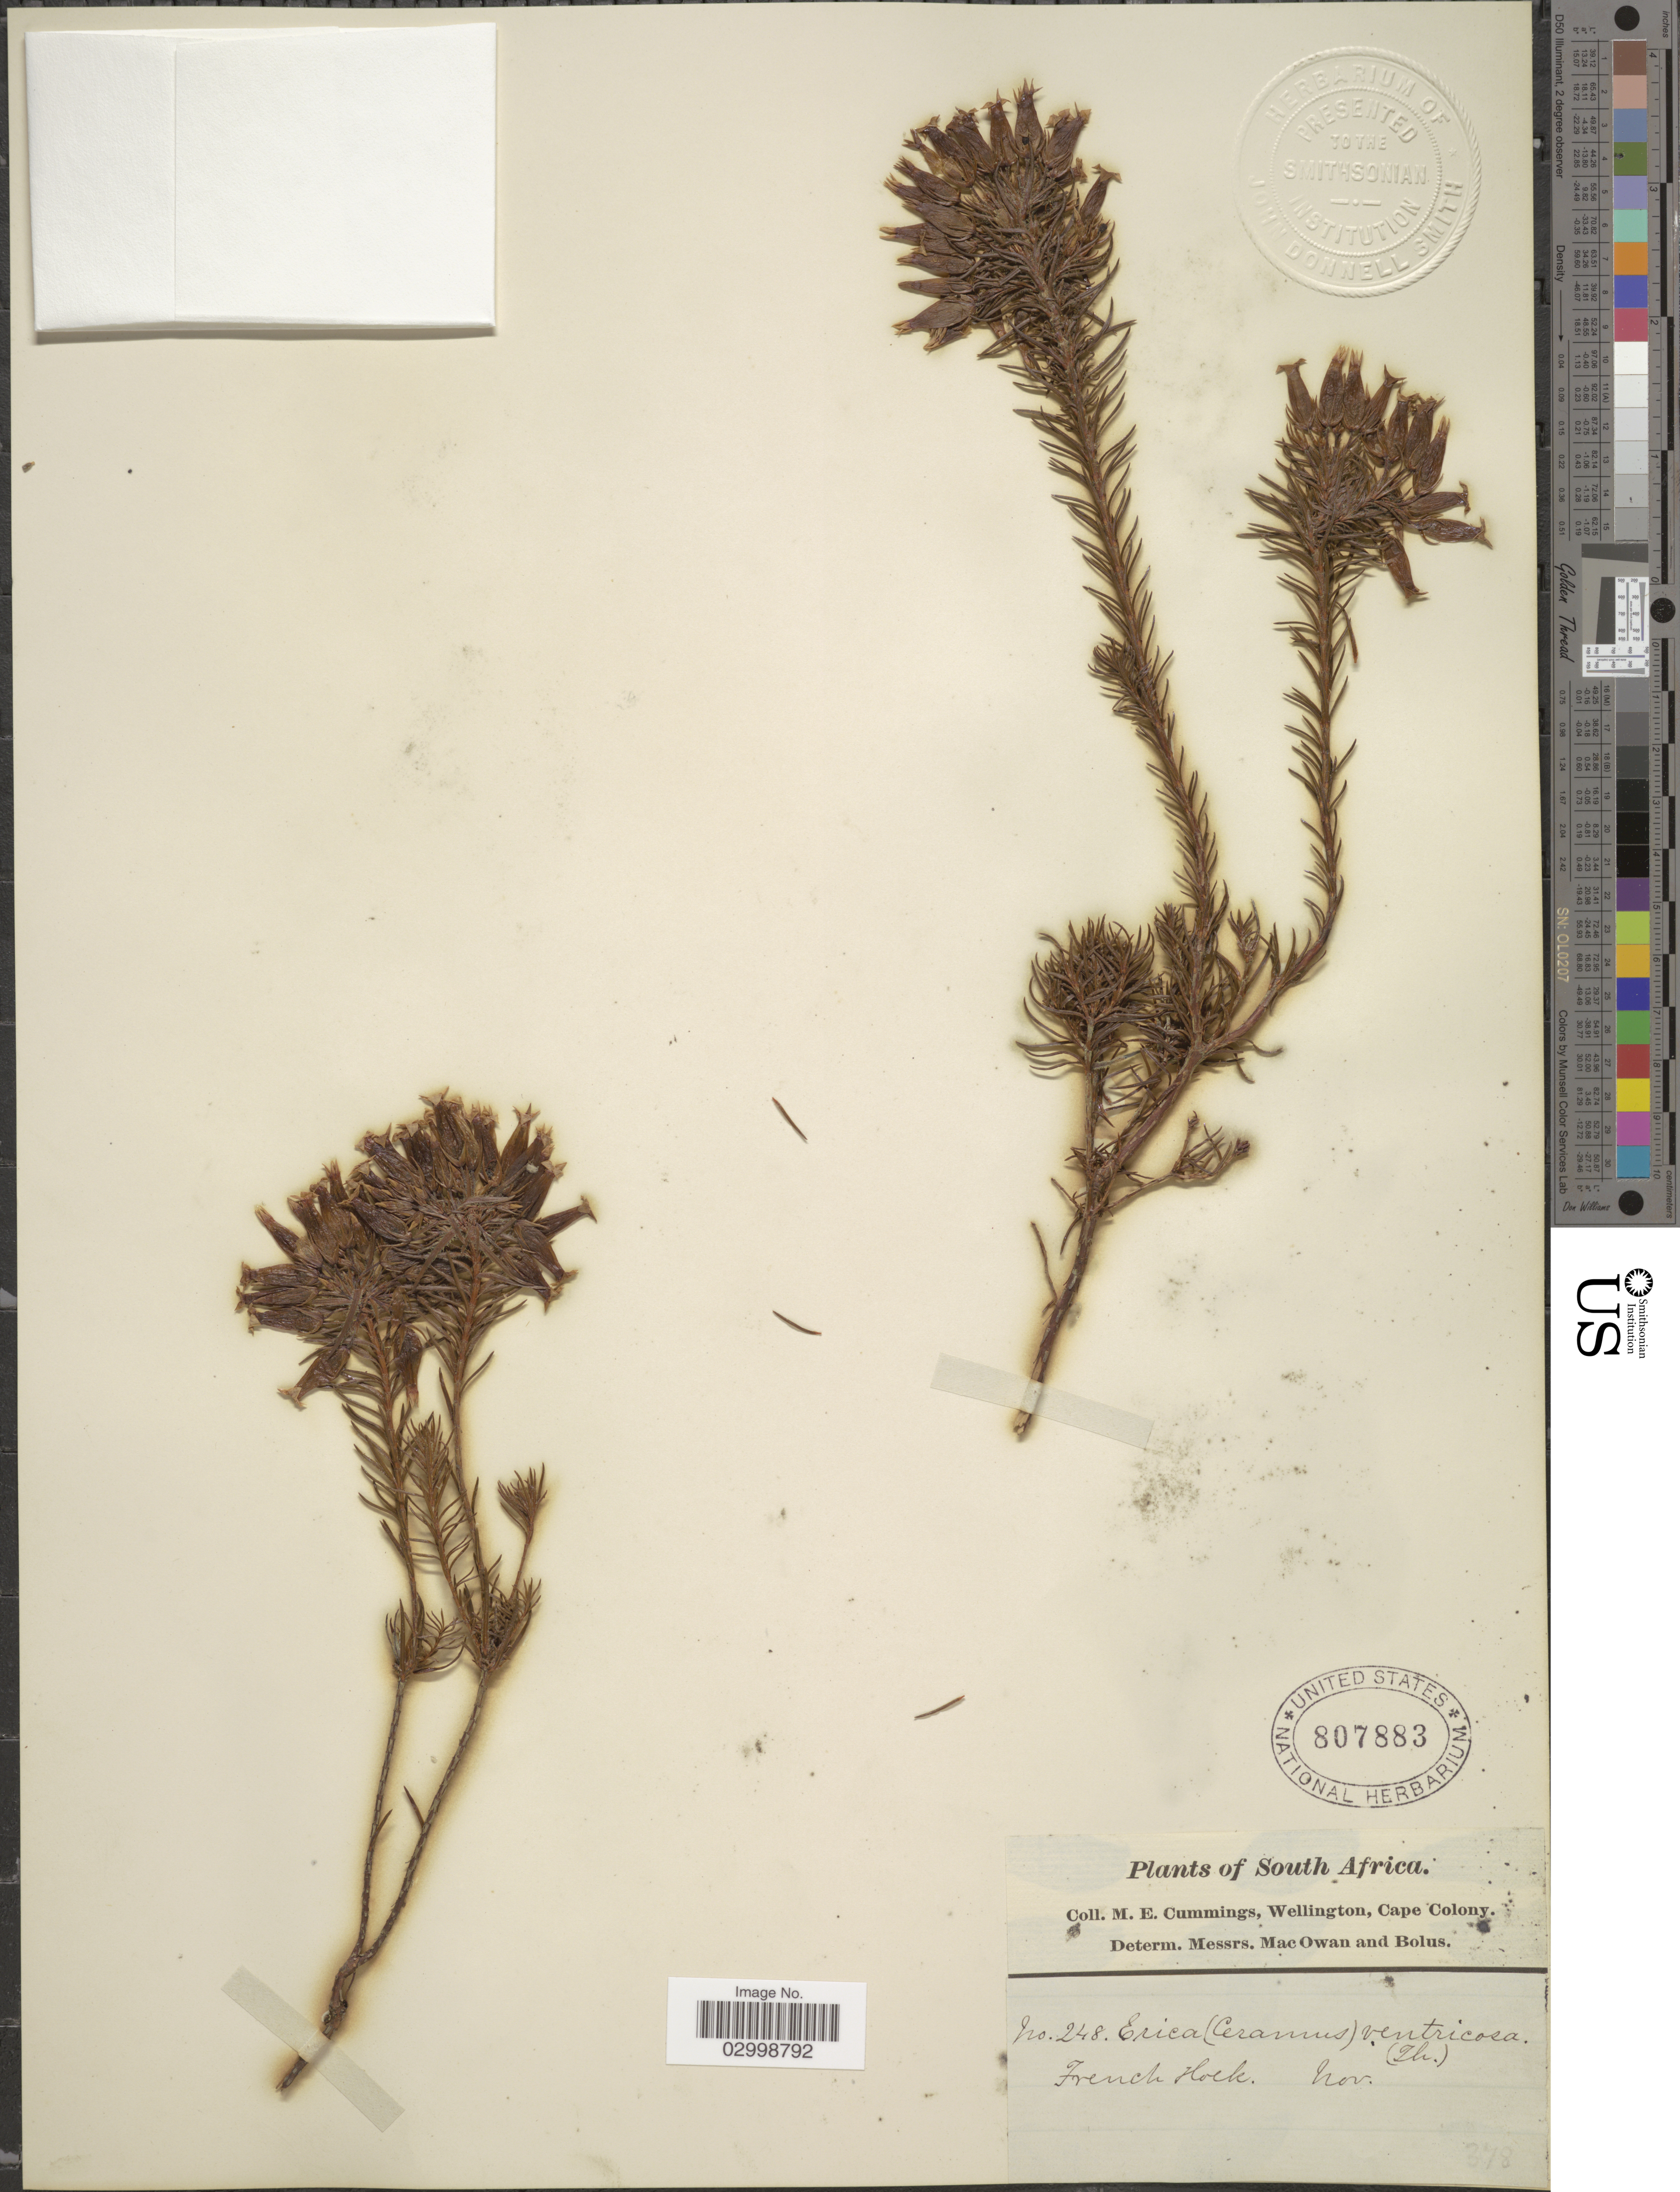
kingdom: Plantae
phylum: Tracheophyta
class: Magnoliopsida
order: Ericales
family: Ericaceae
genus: Erica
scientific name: Erica ventricosa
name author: Thunb.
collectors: M. E. Cummings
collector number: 248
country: South Africa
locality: French Hoek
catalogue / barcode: US 807883